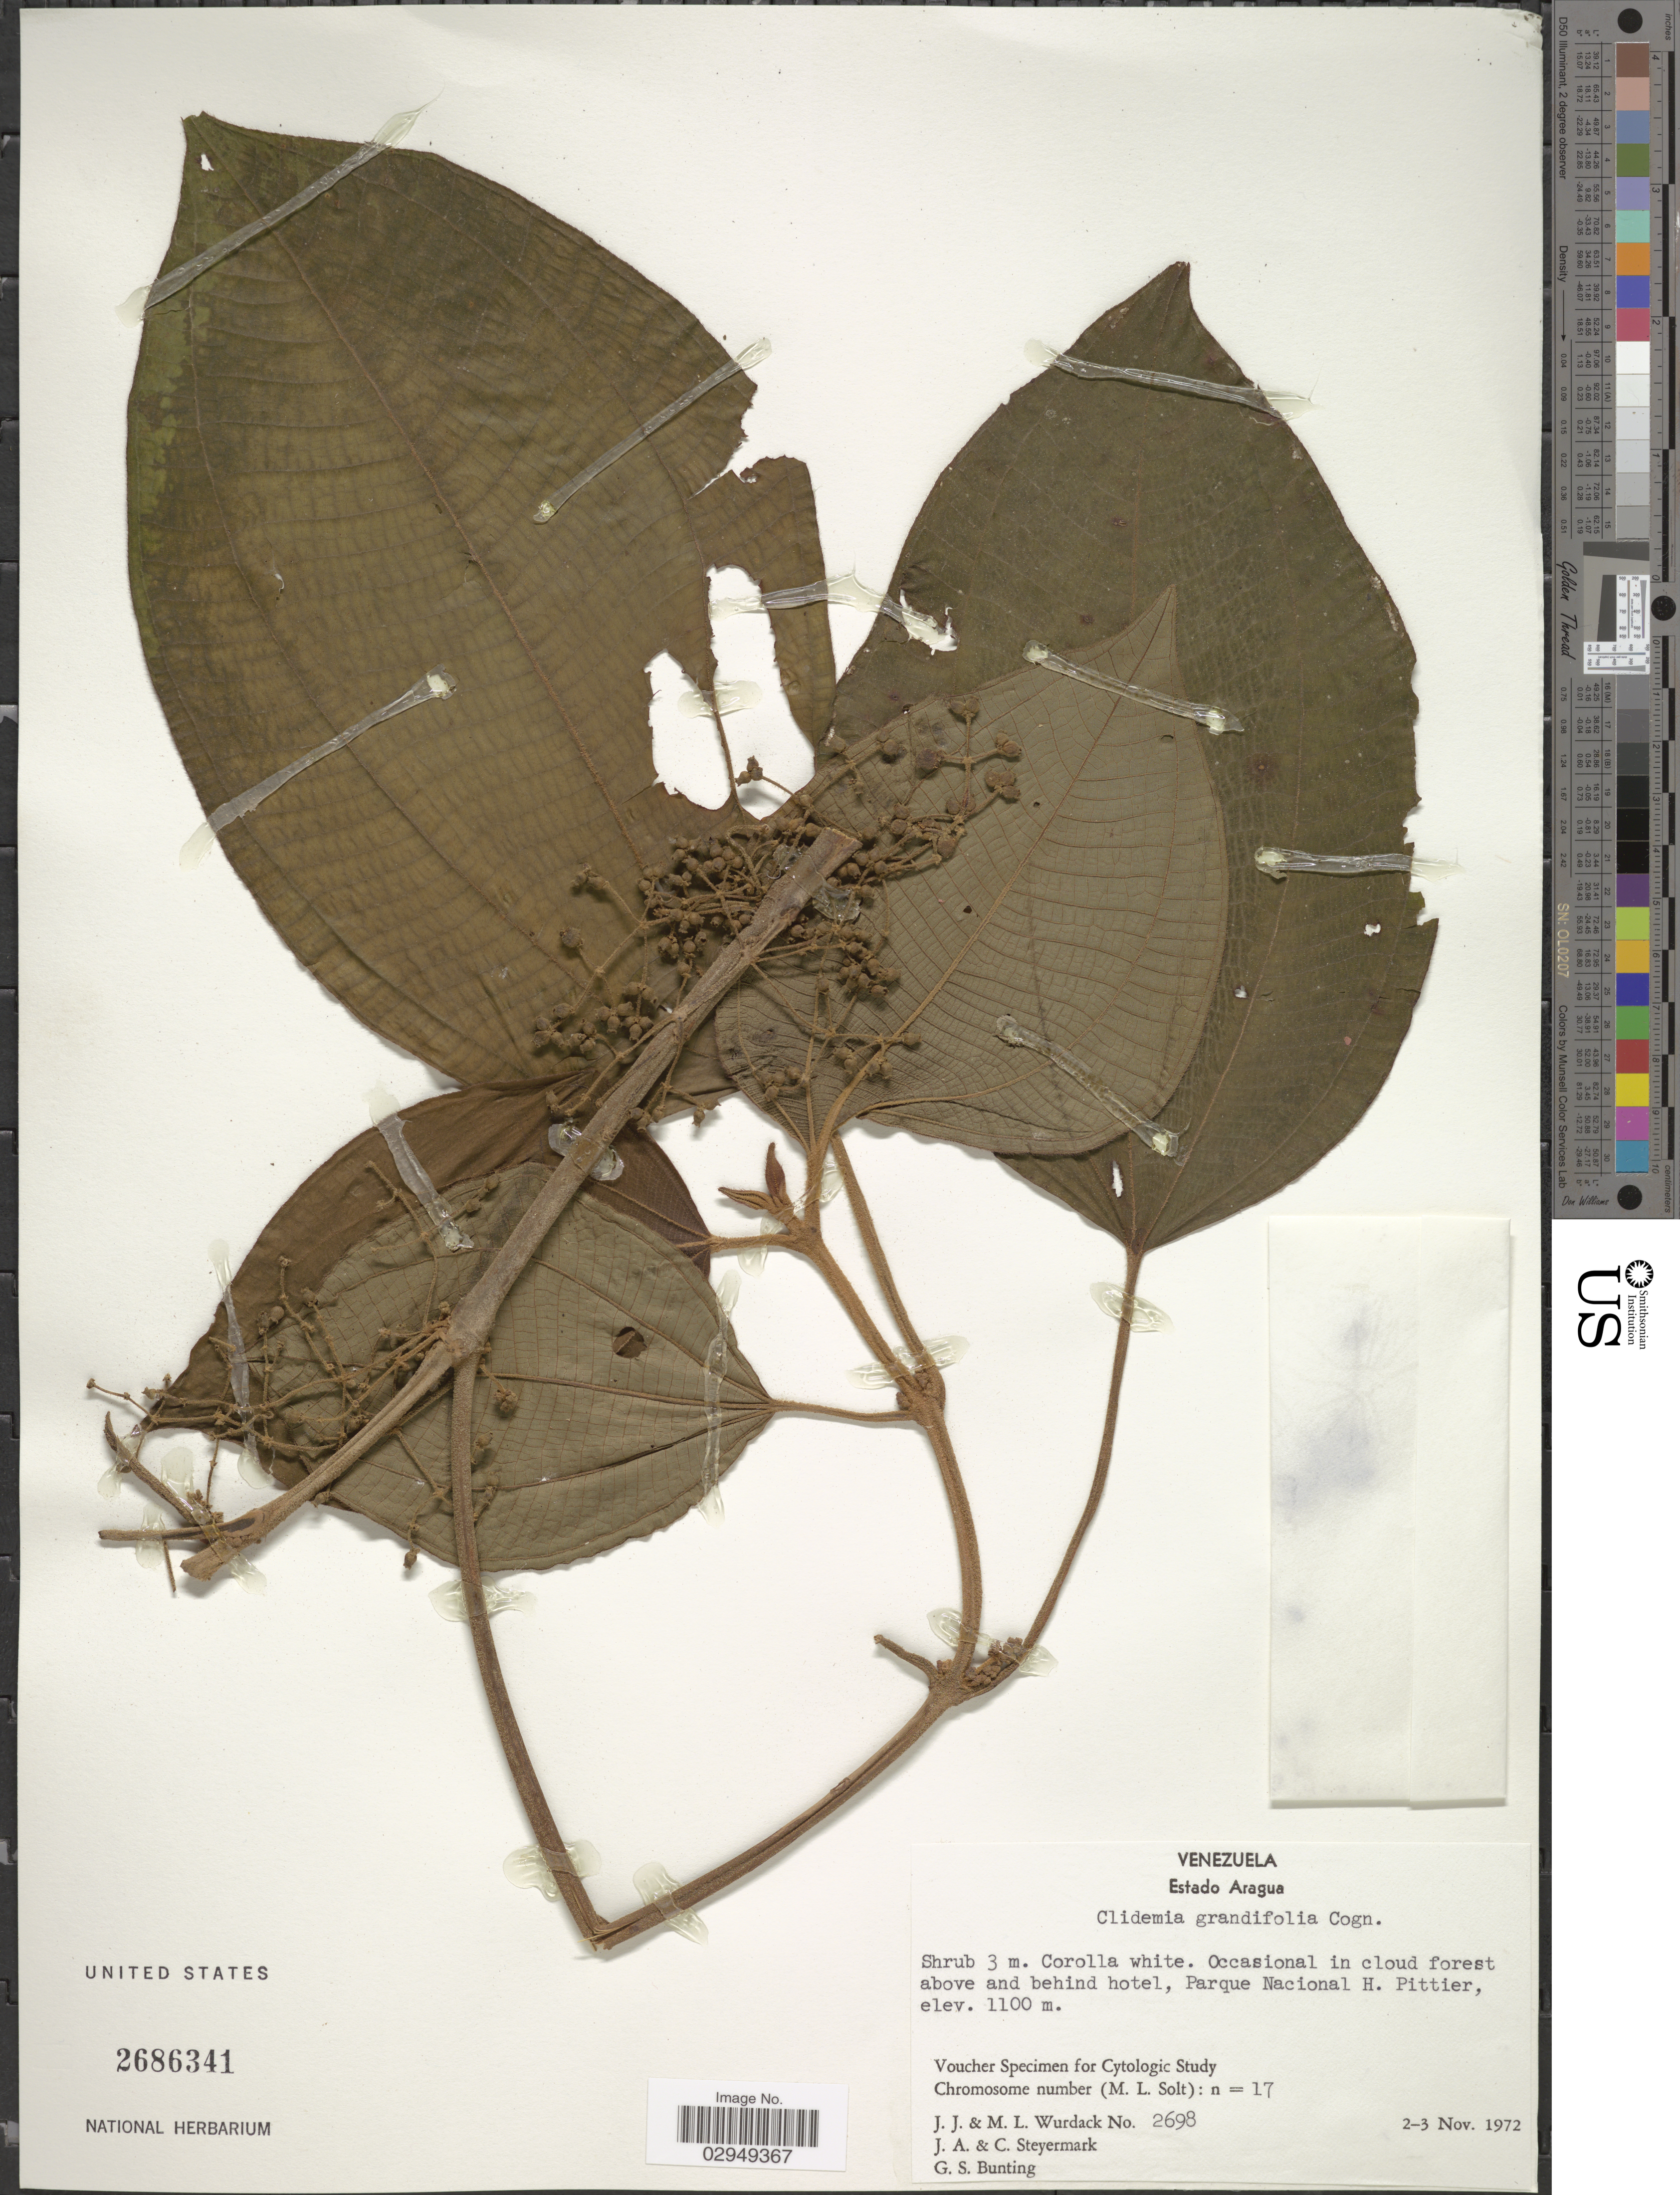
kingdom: Plantae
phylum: Tracheophyta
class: Magnoliopsida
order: Myrtales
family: Melastomataceae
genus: Clidemia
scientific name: Clidemia grandifolia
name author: Cogn.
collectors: J. J. Wurdack, M. L. Wurdack, J. Steyermark & C. Steyermark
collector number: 2698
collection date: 1972-11-02/1972-11-03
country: Venezuela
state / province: Aragua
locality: Estado Aragua. Occasional in cloud forest above and behind hotel, Parque Nacional H. Pittier.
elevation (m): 1100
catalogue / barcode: US 2686341